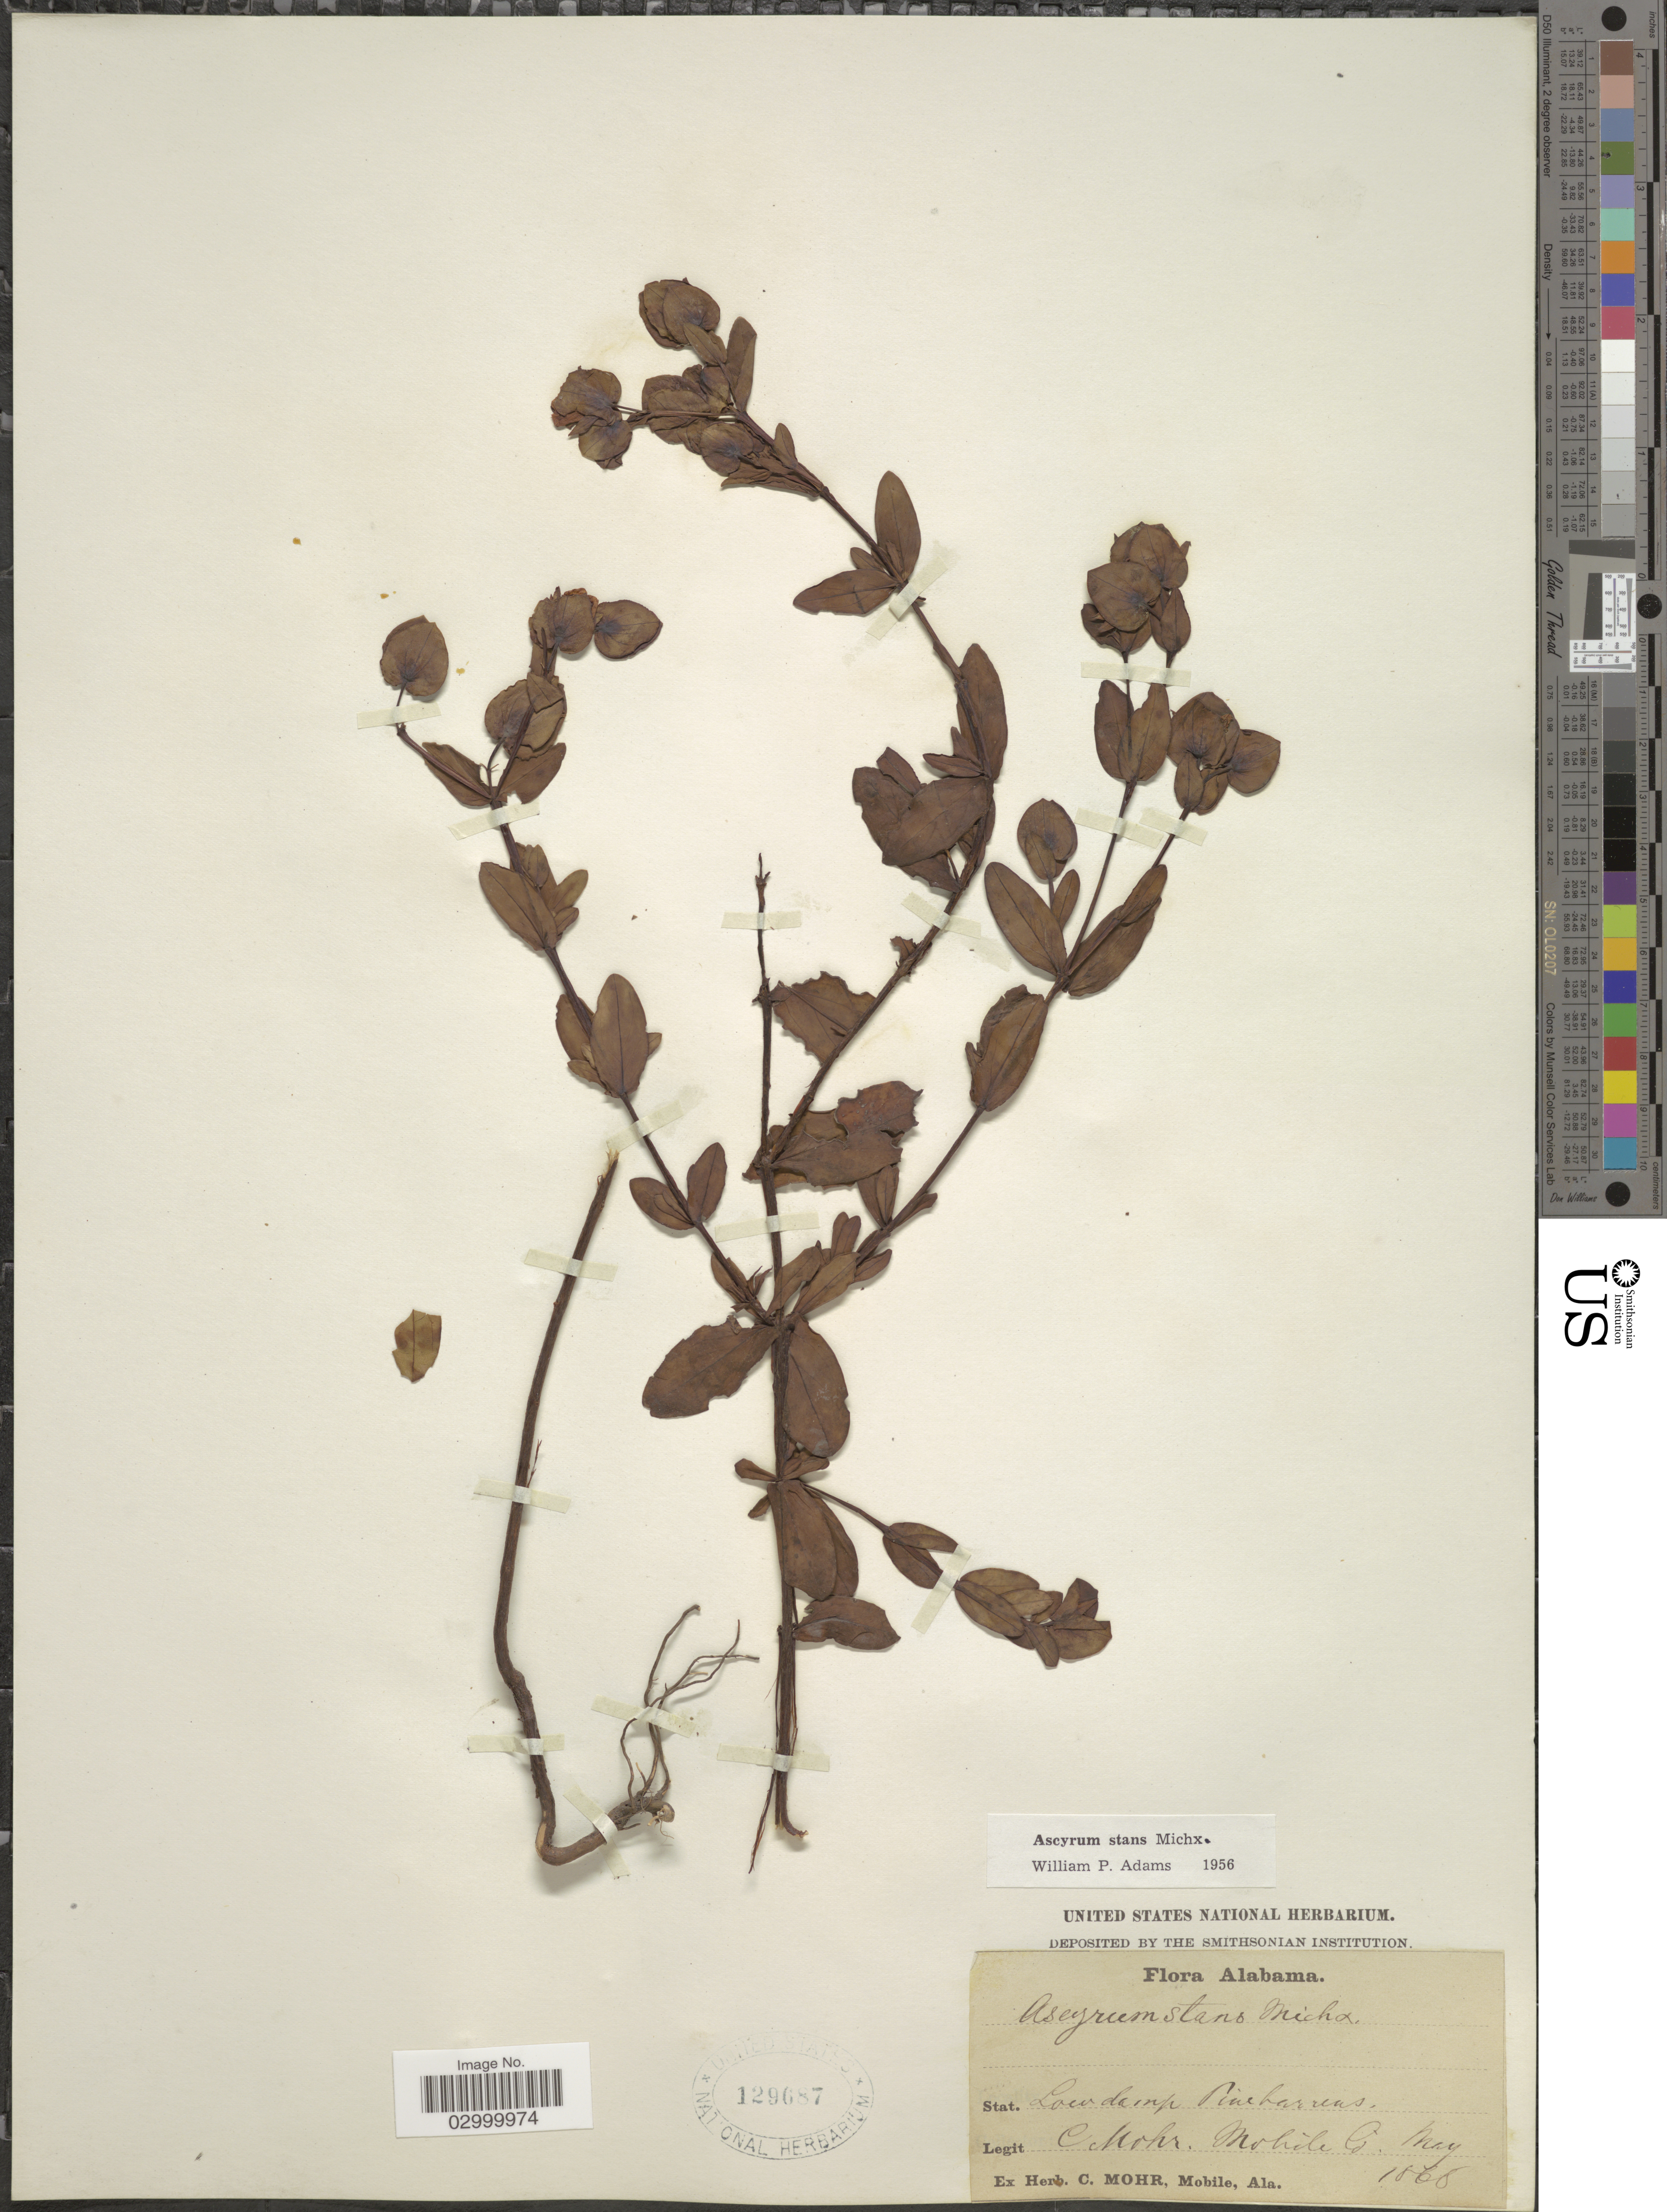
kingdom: Plantae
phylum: Tracheophyta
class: Magnoliopsida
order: Malpighiales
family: Hypericaceae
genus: Hypericum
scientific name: Hypericum crux-andreae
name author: (L.) Crantz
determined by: Strong, Mark T., (BOT), Smithsonian Institution - National Museum of Natural History (UNITED STATES)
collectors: C. T. Mohr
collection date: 1868-05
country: United States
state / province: Alabama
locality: Stat. Low damp Pine barrens. Mobile Co.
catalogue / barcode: US 129687